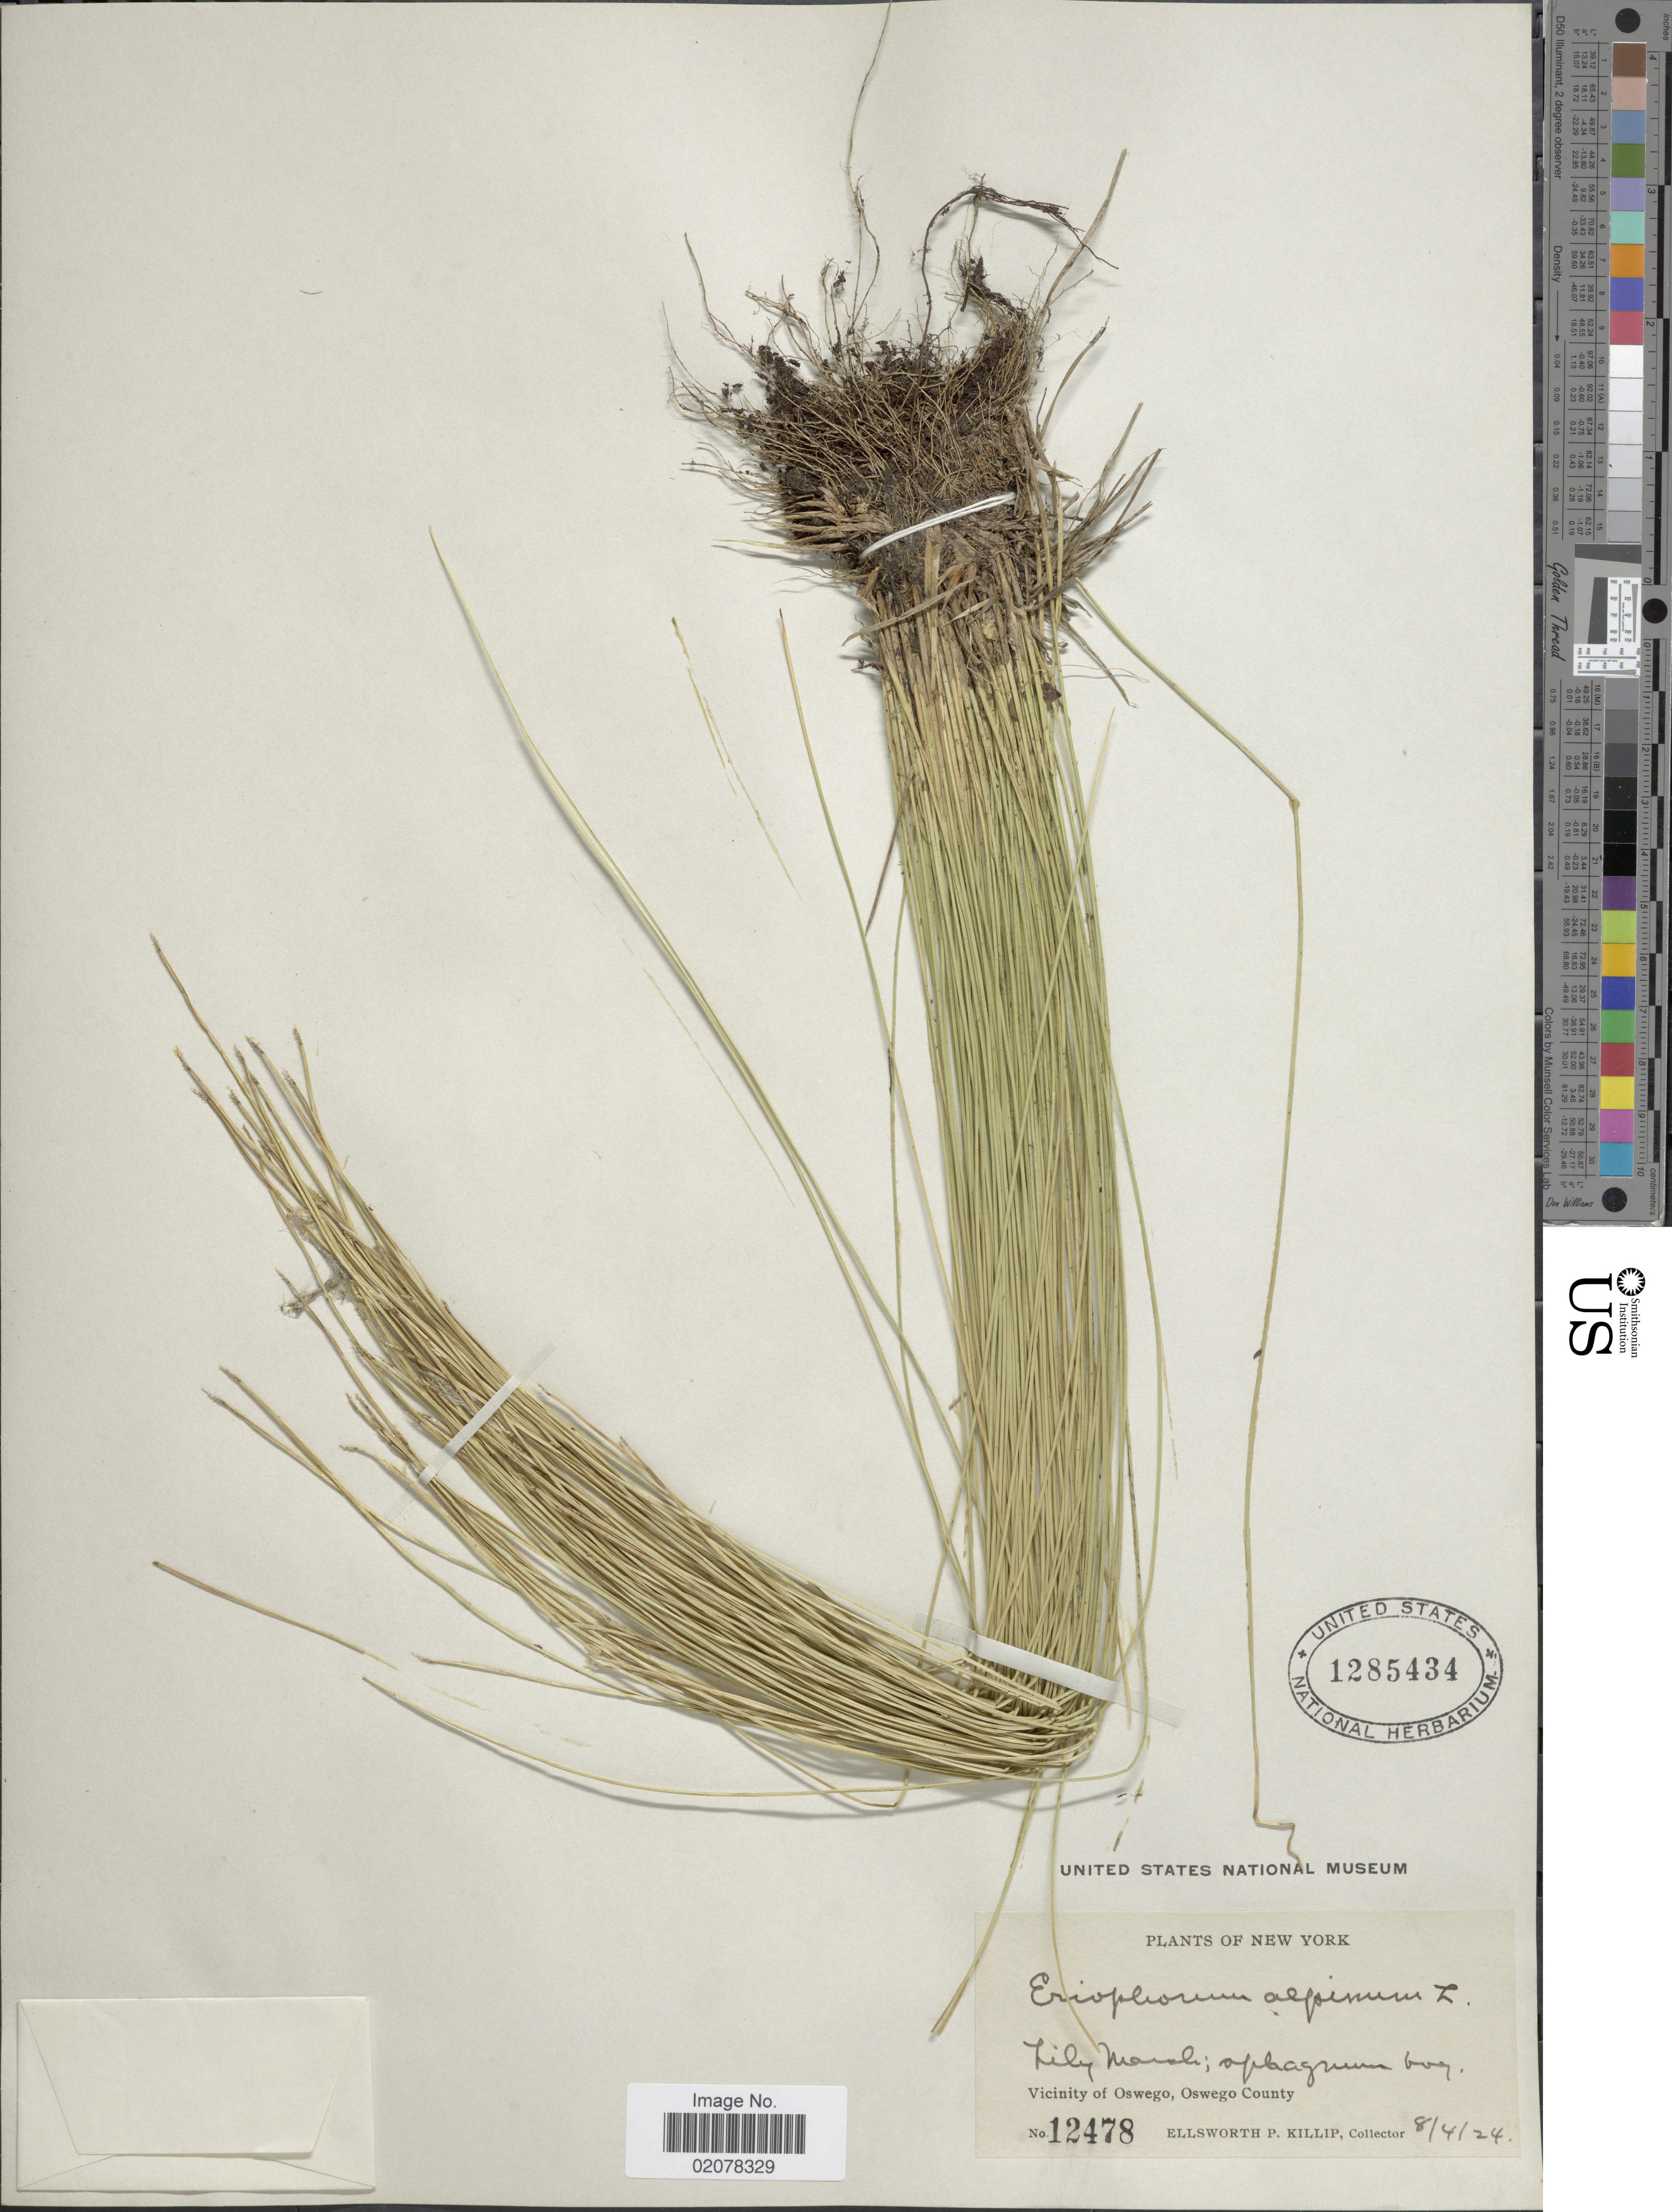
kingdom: Plantae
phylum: Tracheophyta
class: Liliopsida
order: Poales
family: Cyperaceae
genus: Trichophorum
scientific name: Trichophorum alpinum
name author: (L.) Pers.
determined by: Strong, M. T., (US), Smithsonian Institution - National Museum of Natural History (UNITED STATES)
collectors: E. P. Killip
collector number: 12478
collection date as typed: Transcribed d/m/y: 4/8/24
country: United States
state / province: New York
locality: Vicinity of Oswego, Oswego County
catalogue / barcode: US 1285434